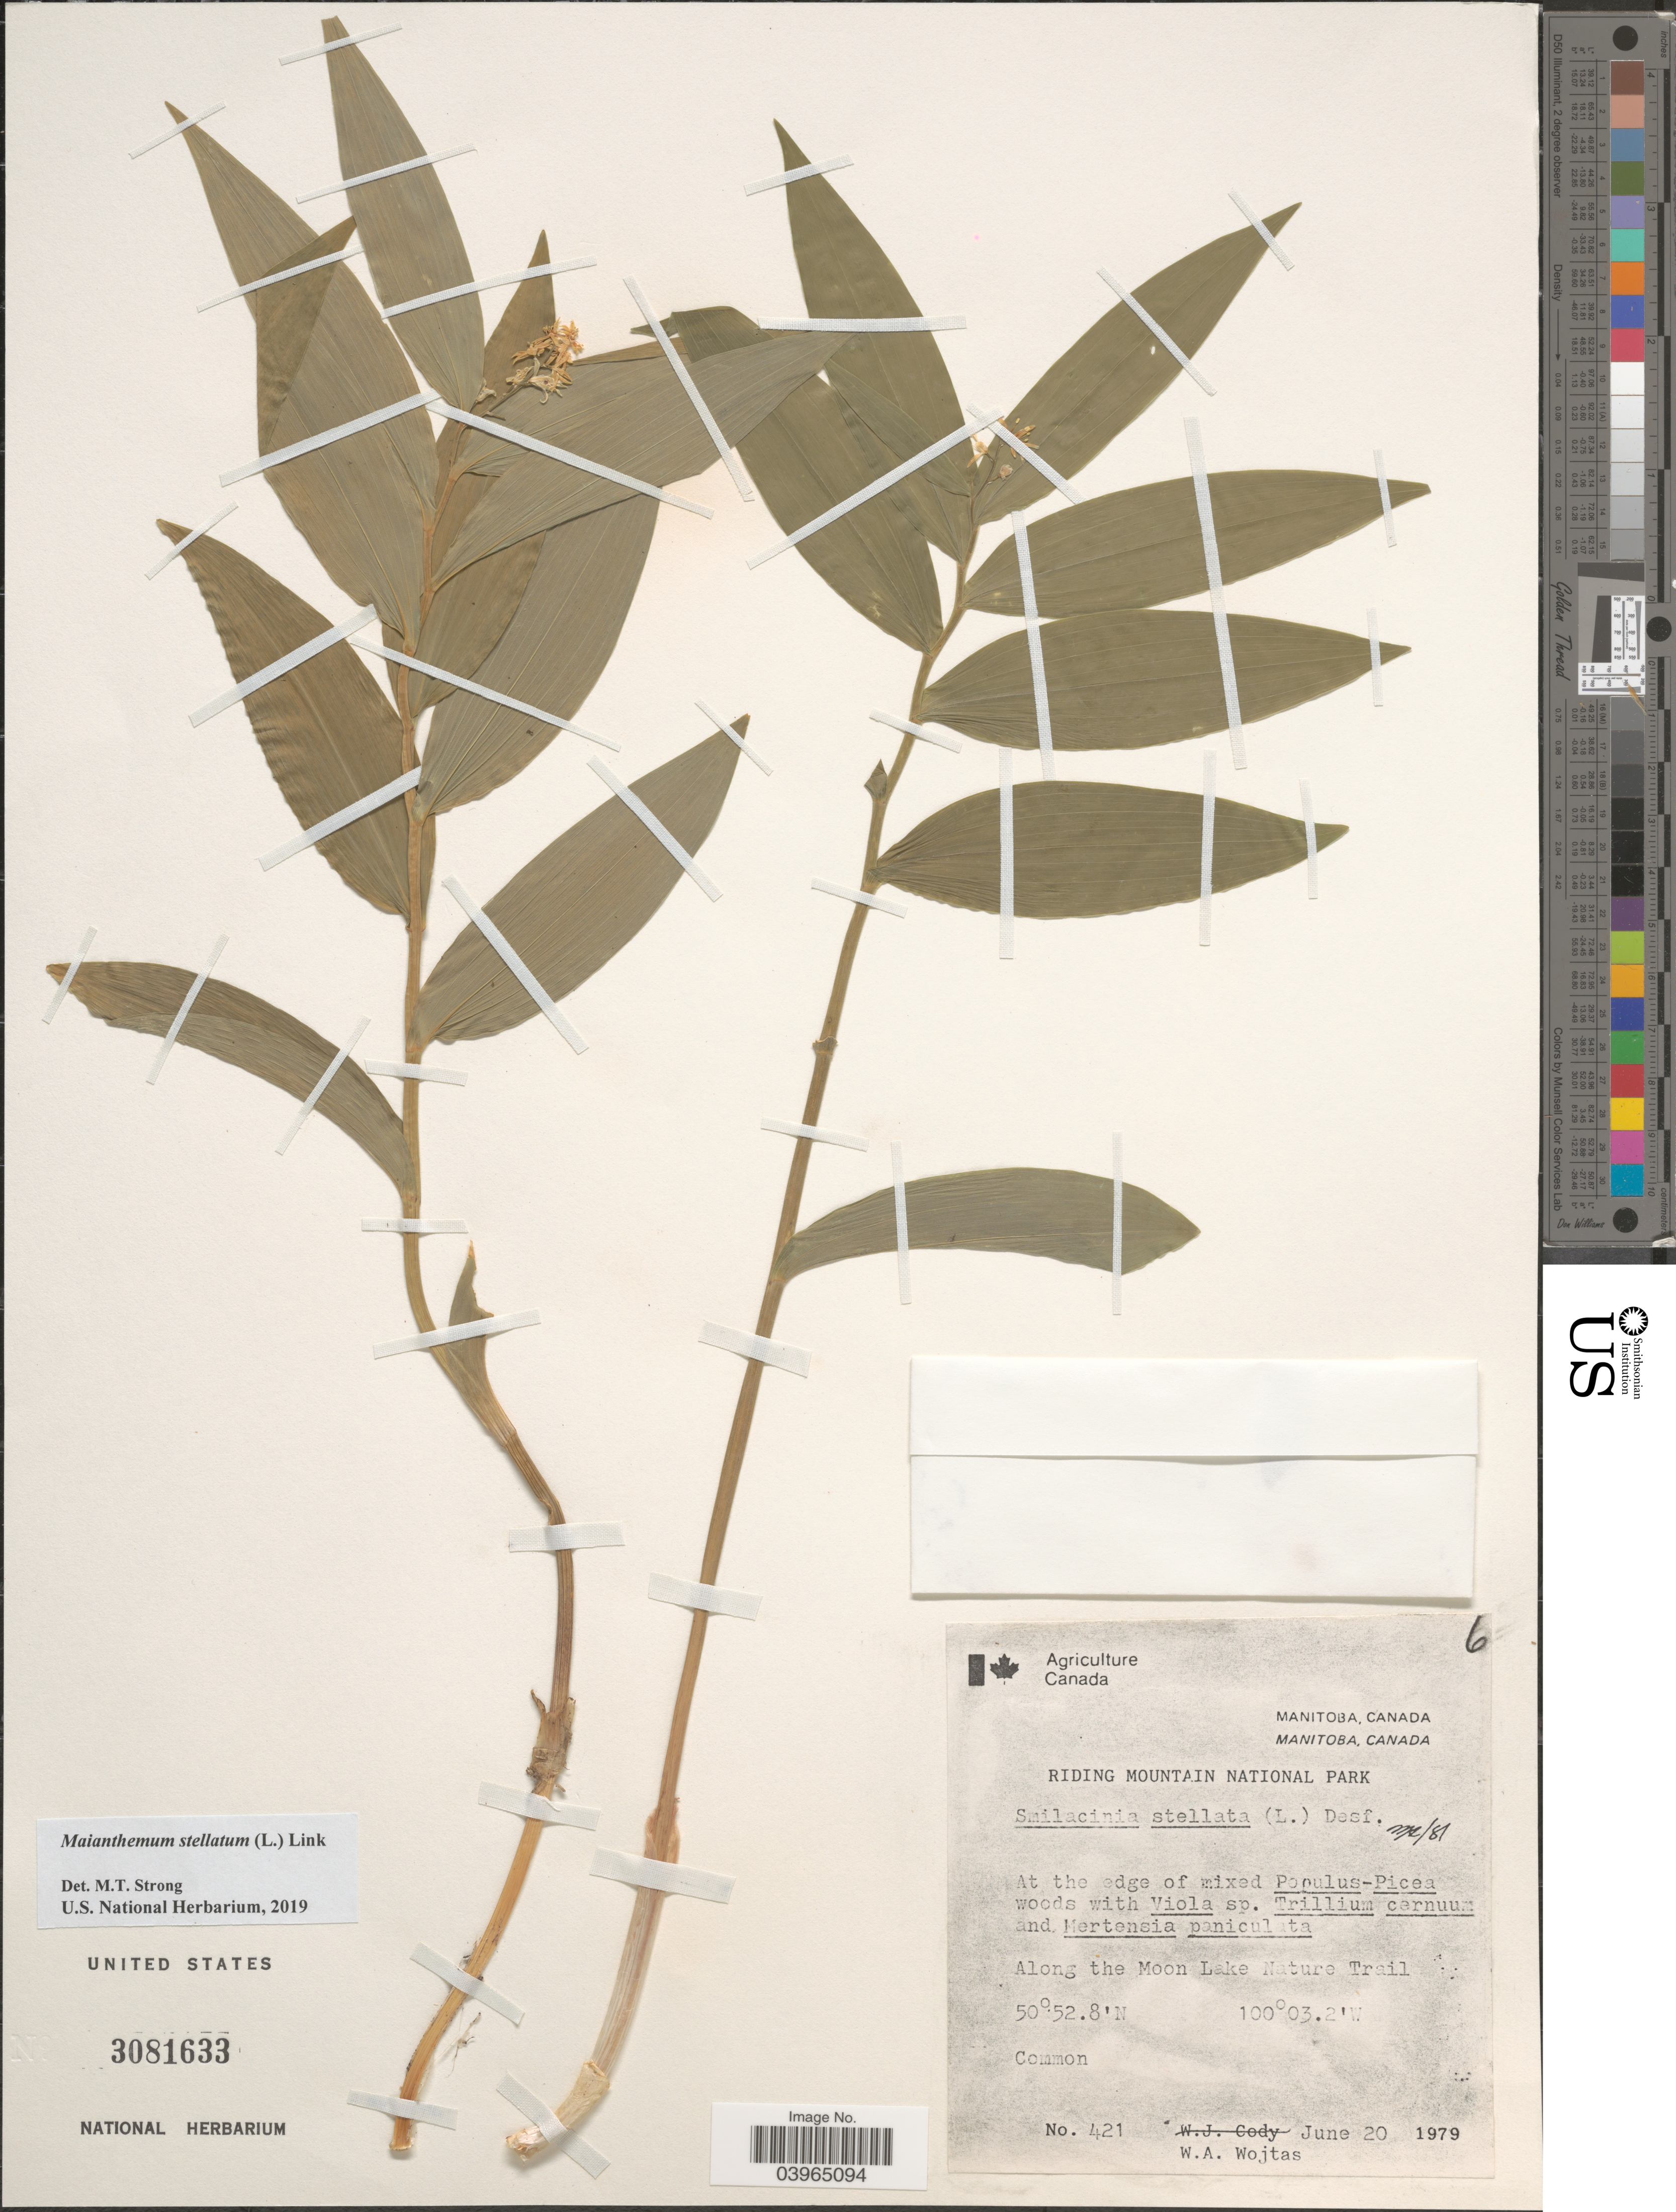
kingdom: Plantae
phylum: Tracheophyta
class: Liliopsida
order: Asparagales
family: Asparagaceae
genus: Maianthemum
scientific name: Maianthemum stellatum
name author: (L.) Link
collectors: W. Wojtas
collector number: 421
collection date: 1979-06-20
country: Canada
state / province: Manitoba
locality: Riding Mountain National Park. Along the Moon Lake Nature Trail.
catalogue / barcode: US 3081633